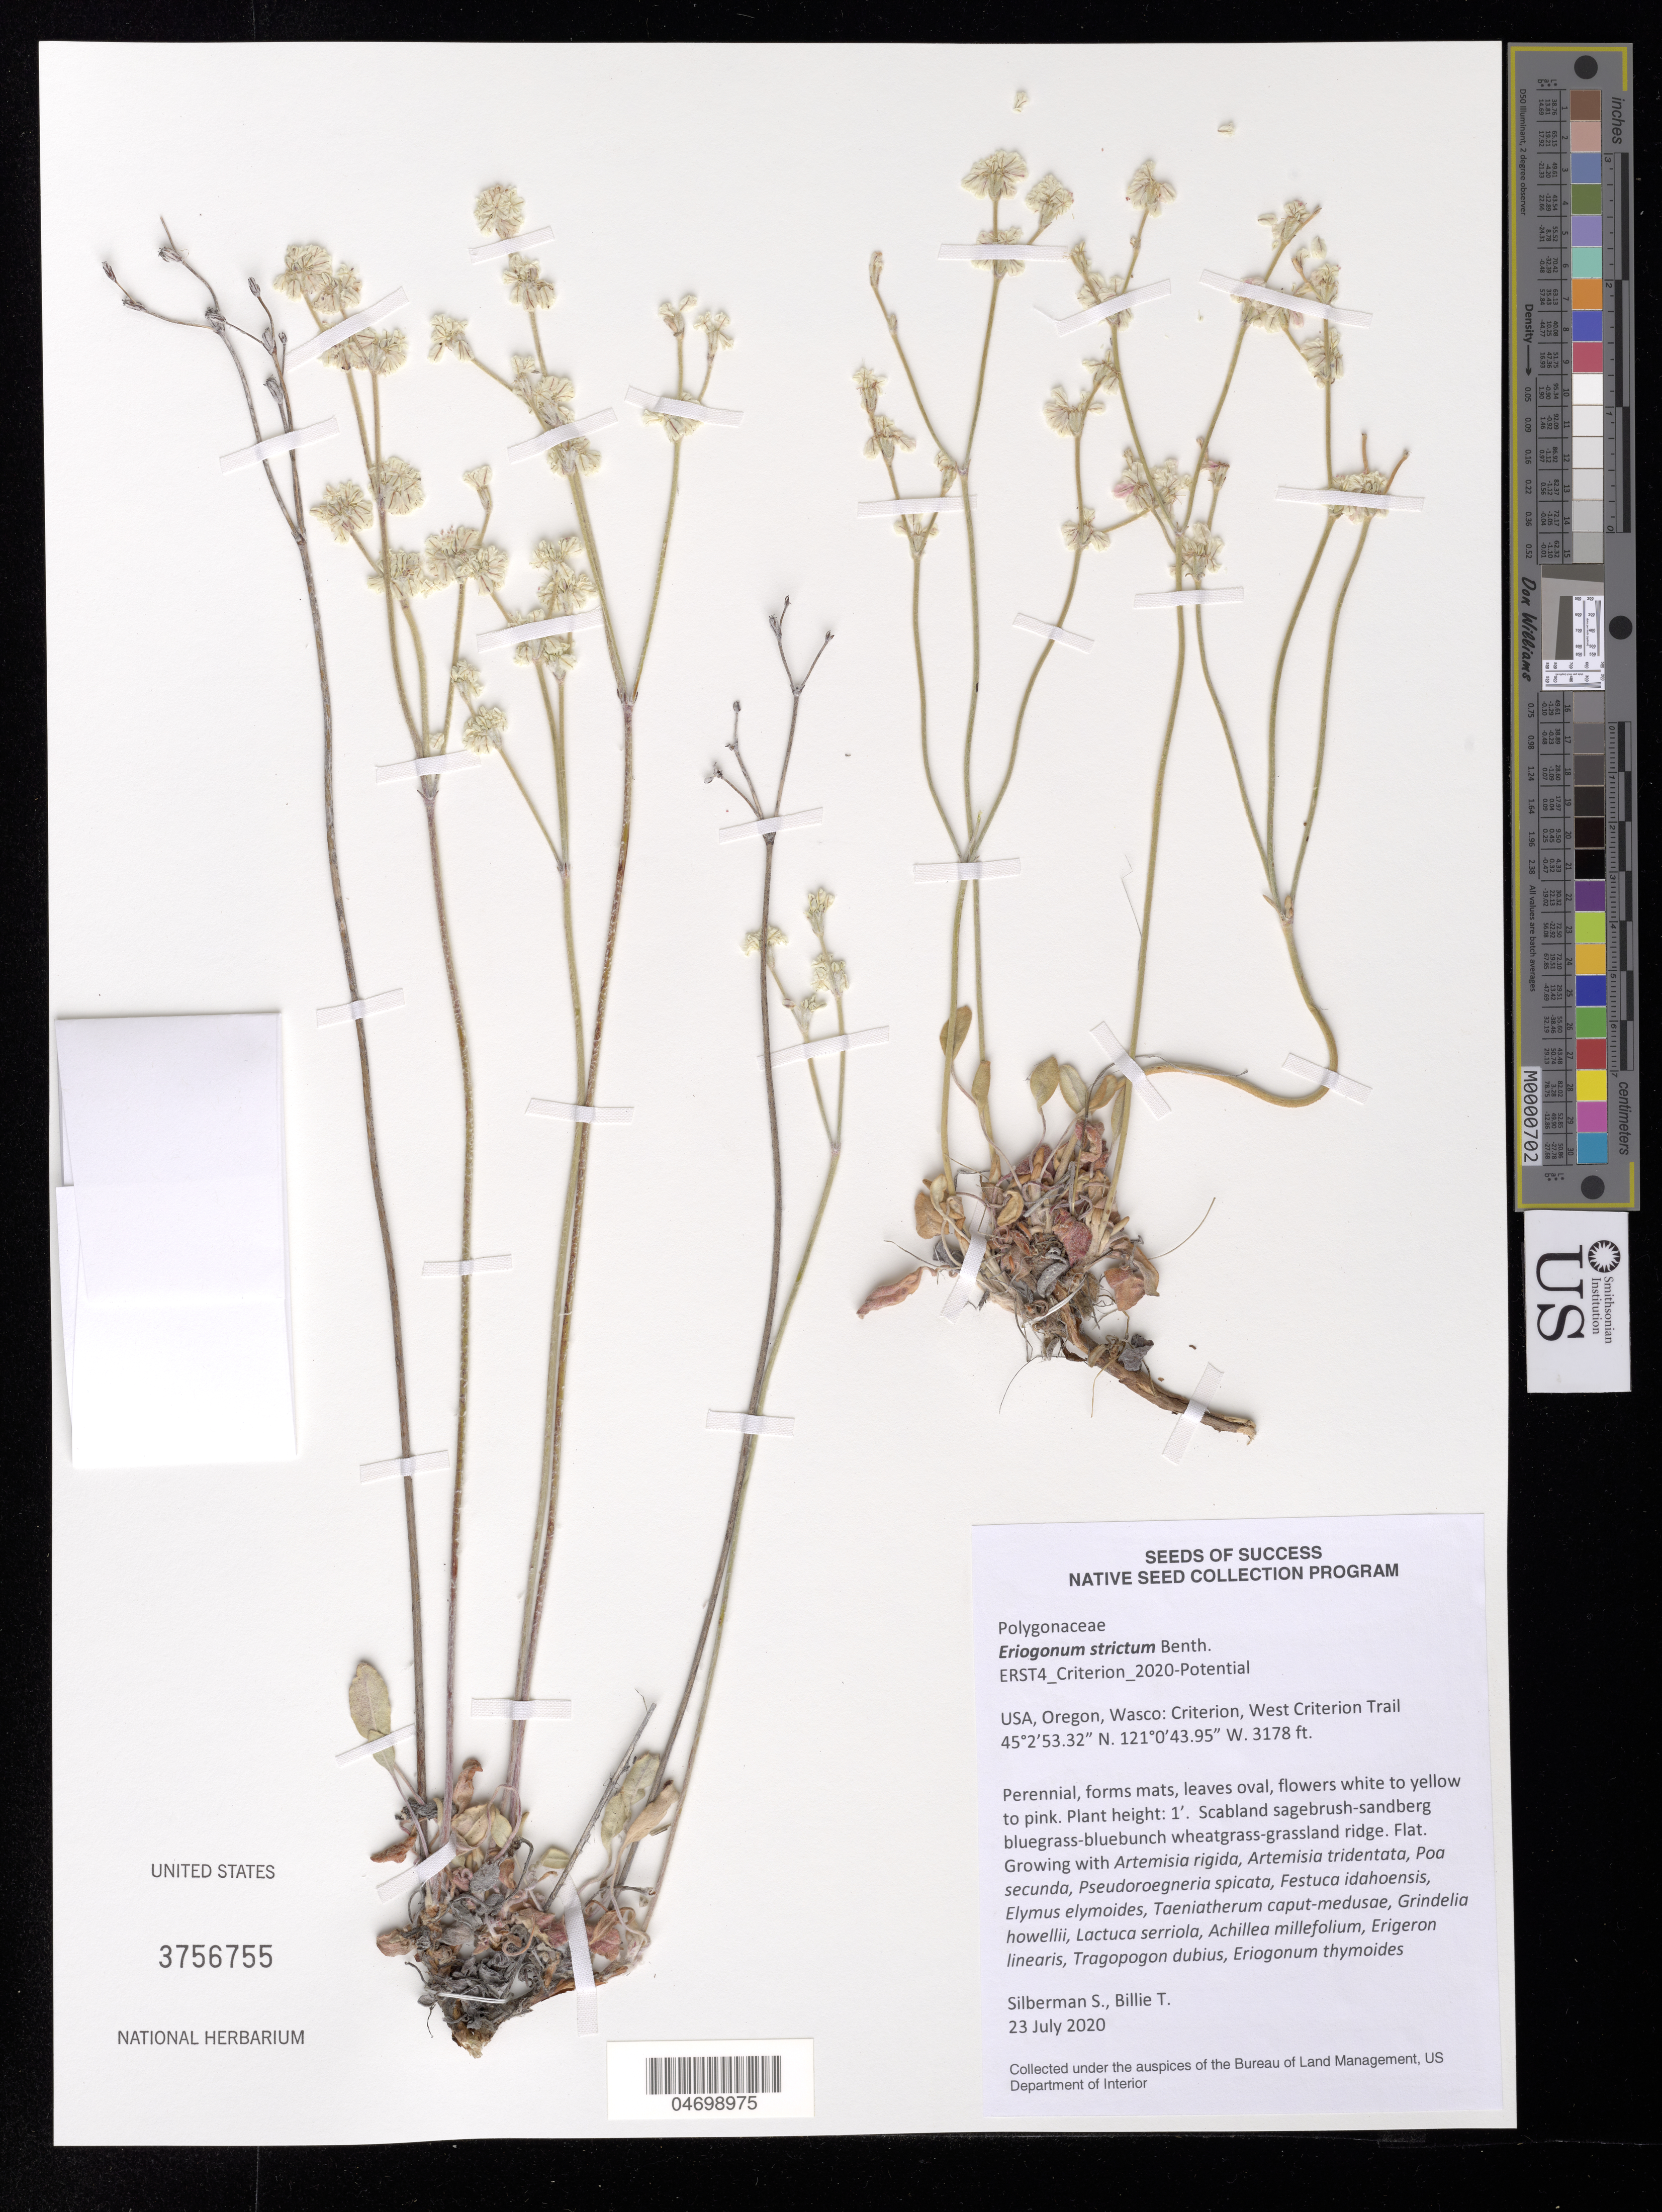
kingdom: Plantae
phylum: Tracheophyta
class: Magnoliopsida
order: Caryophyllales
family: Polygonaceae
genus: Eriogonum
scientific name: Eriogonum strictum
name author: Benth.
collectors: S. Silberman & T. Billie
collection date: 2020-07-23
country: United States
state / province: Oregon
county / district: Wasco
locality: Criterion, West Criterion Trail.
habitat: Scabland sagebrush-sandberg bluegrass-bluebunch wheatgrass-grassland ridge. Flat. With Artemisia rigida, Poa secunda, Lactuca serriola, etc.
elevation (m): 969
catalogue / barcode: US 3756755